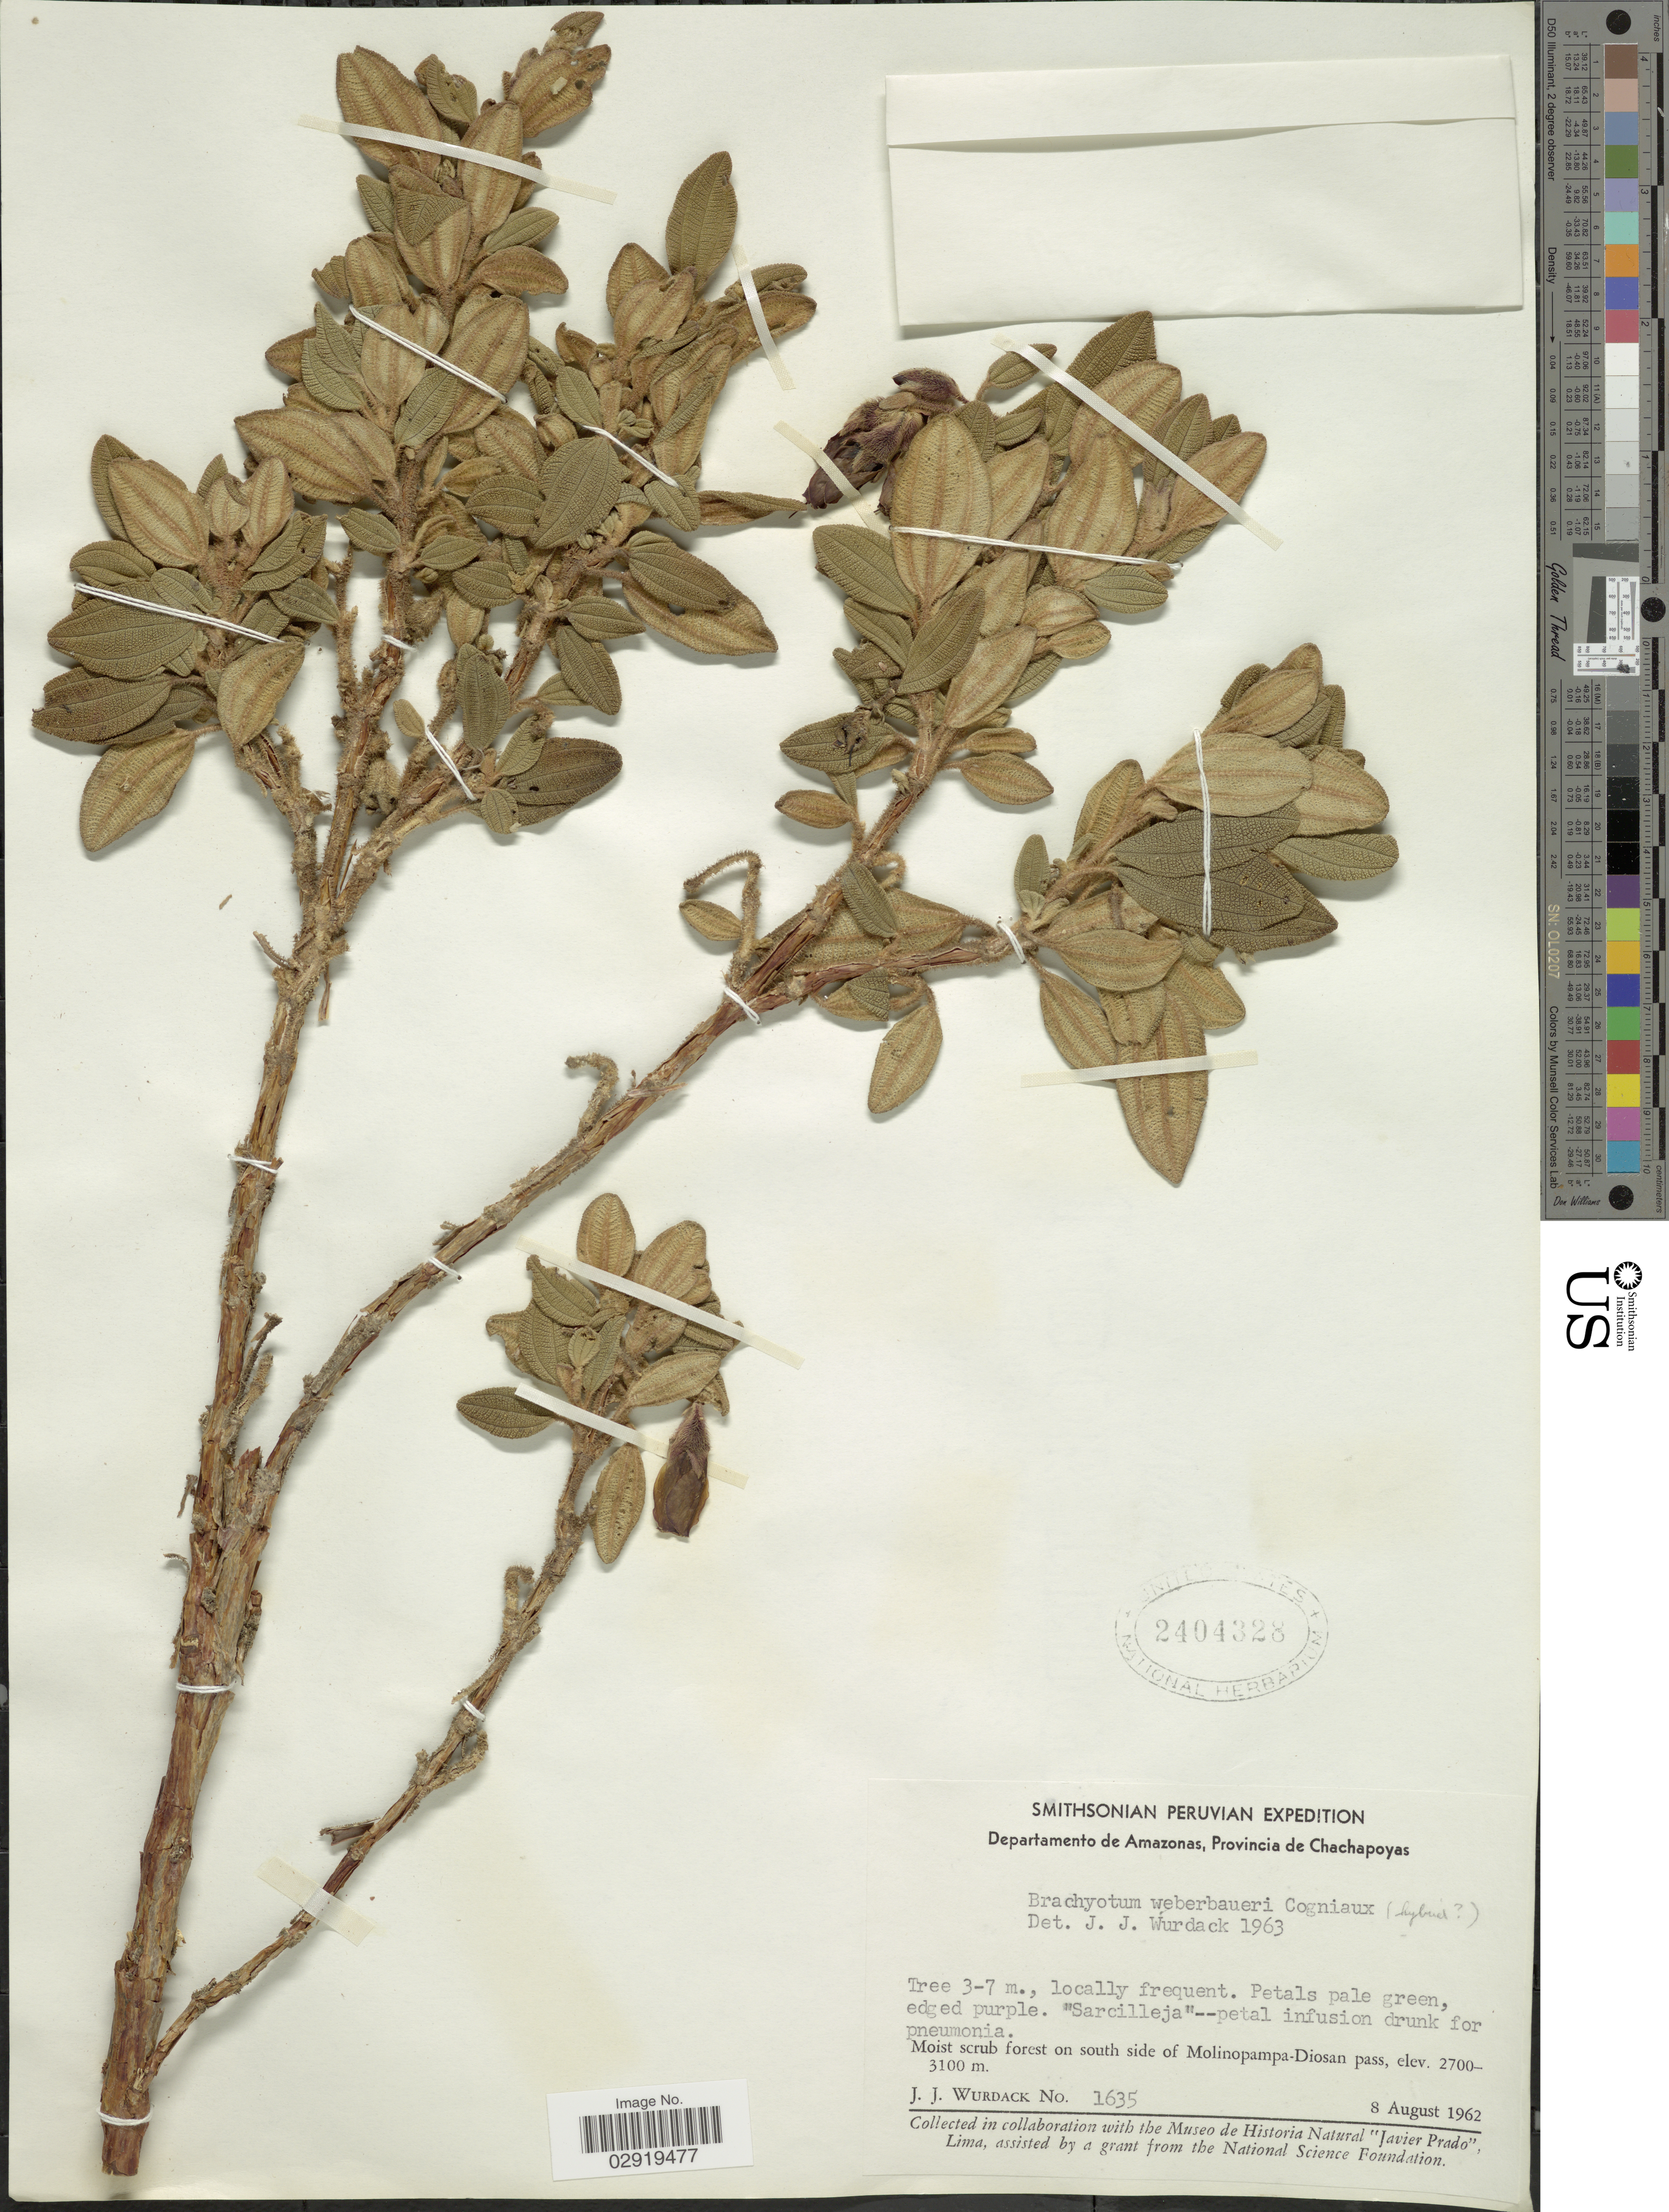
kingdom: Plantae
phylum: Tracheophyta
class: Magnoliopsida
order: Myrtales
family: Melastomataceae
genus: Brachyotum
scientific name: Brachyotum weberbaueri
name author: Cogn.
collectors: J. J. Wurdack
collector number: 1635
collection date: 1962-08-08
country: Peru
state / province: Amazonas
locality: Departamento de Amazonas, PRovincia de Chachapoyas. On south side of Molinopampa-Diosan pass.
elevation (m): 2700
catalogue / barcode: US 2404328